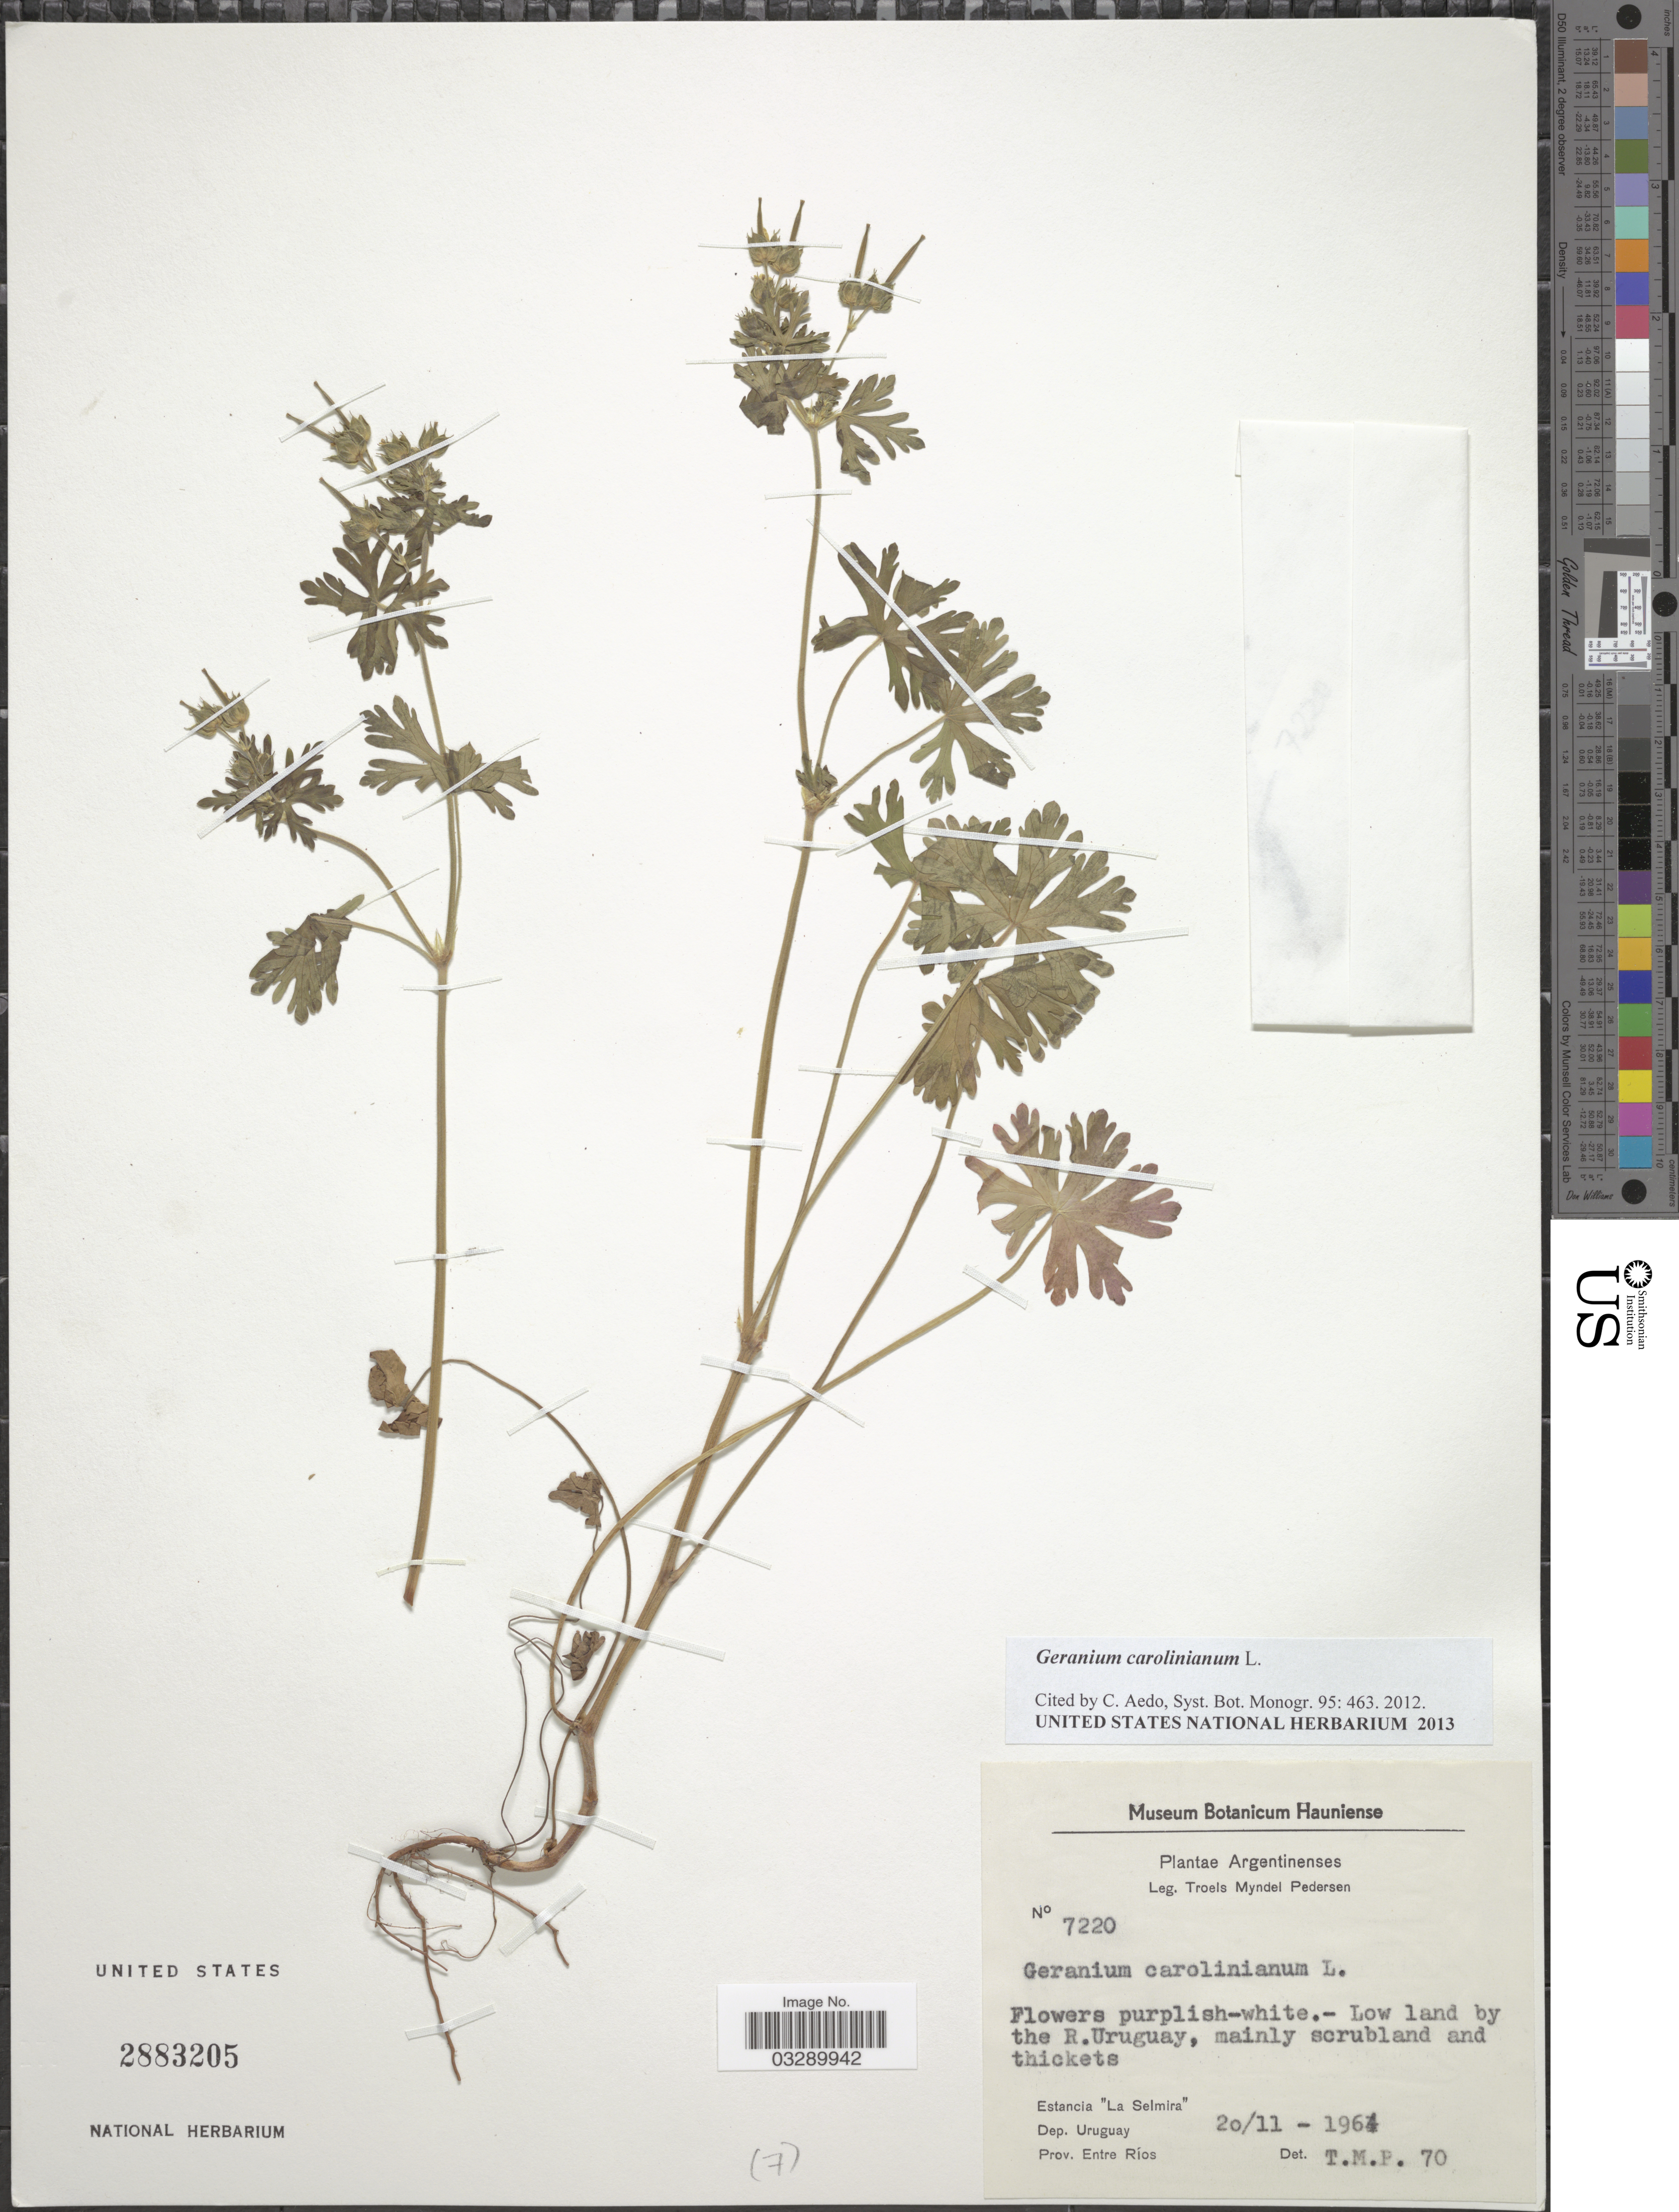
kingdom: Plantae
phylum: Tracheophyta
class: Magnoliopsida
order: Geraniales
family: Geraniaceae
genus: Geranium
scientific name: Geranium carolinianum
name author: L.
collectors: T. Pederson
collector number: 7220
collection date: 1964-11-20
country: Argentina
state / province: Entre Rios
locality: Low land by the R. Uruguay. Estancia "La Selmira". Dep. Uruguay.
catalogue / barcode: US 2883205